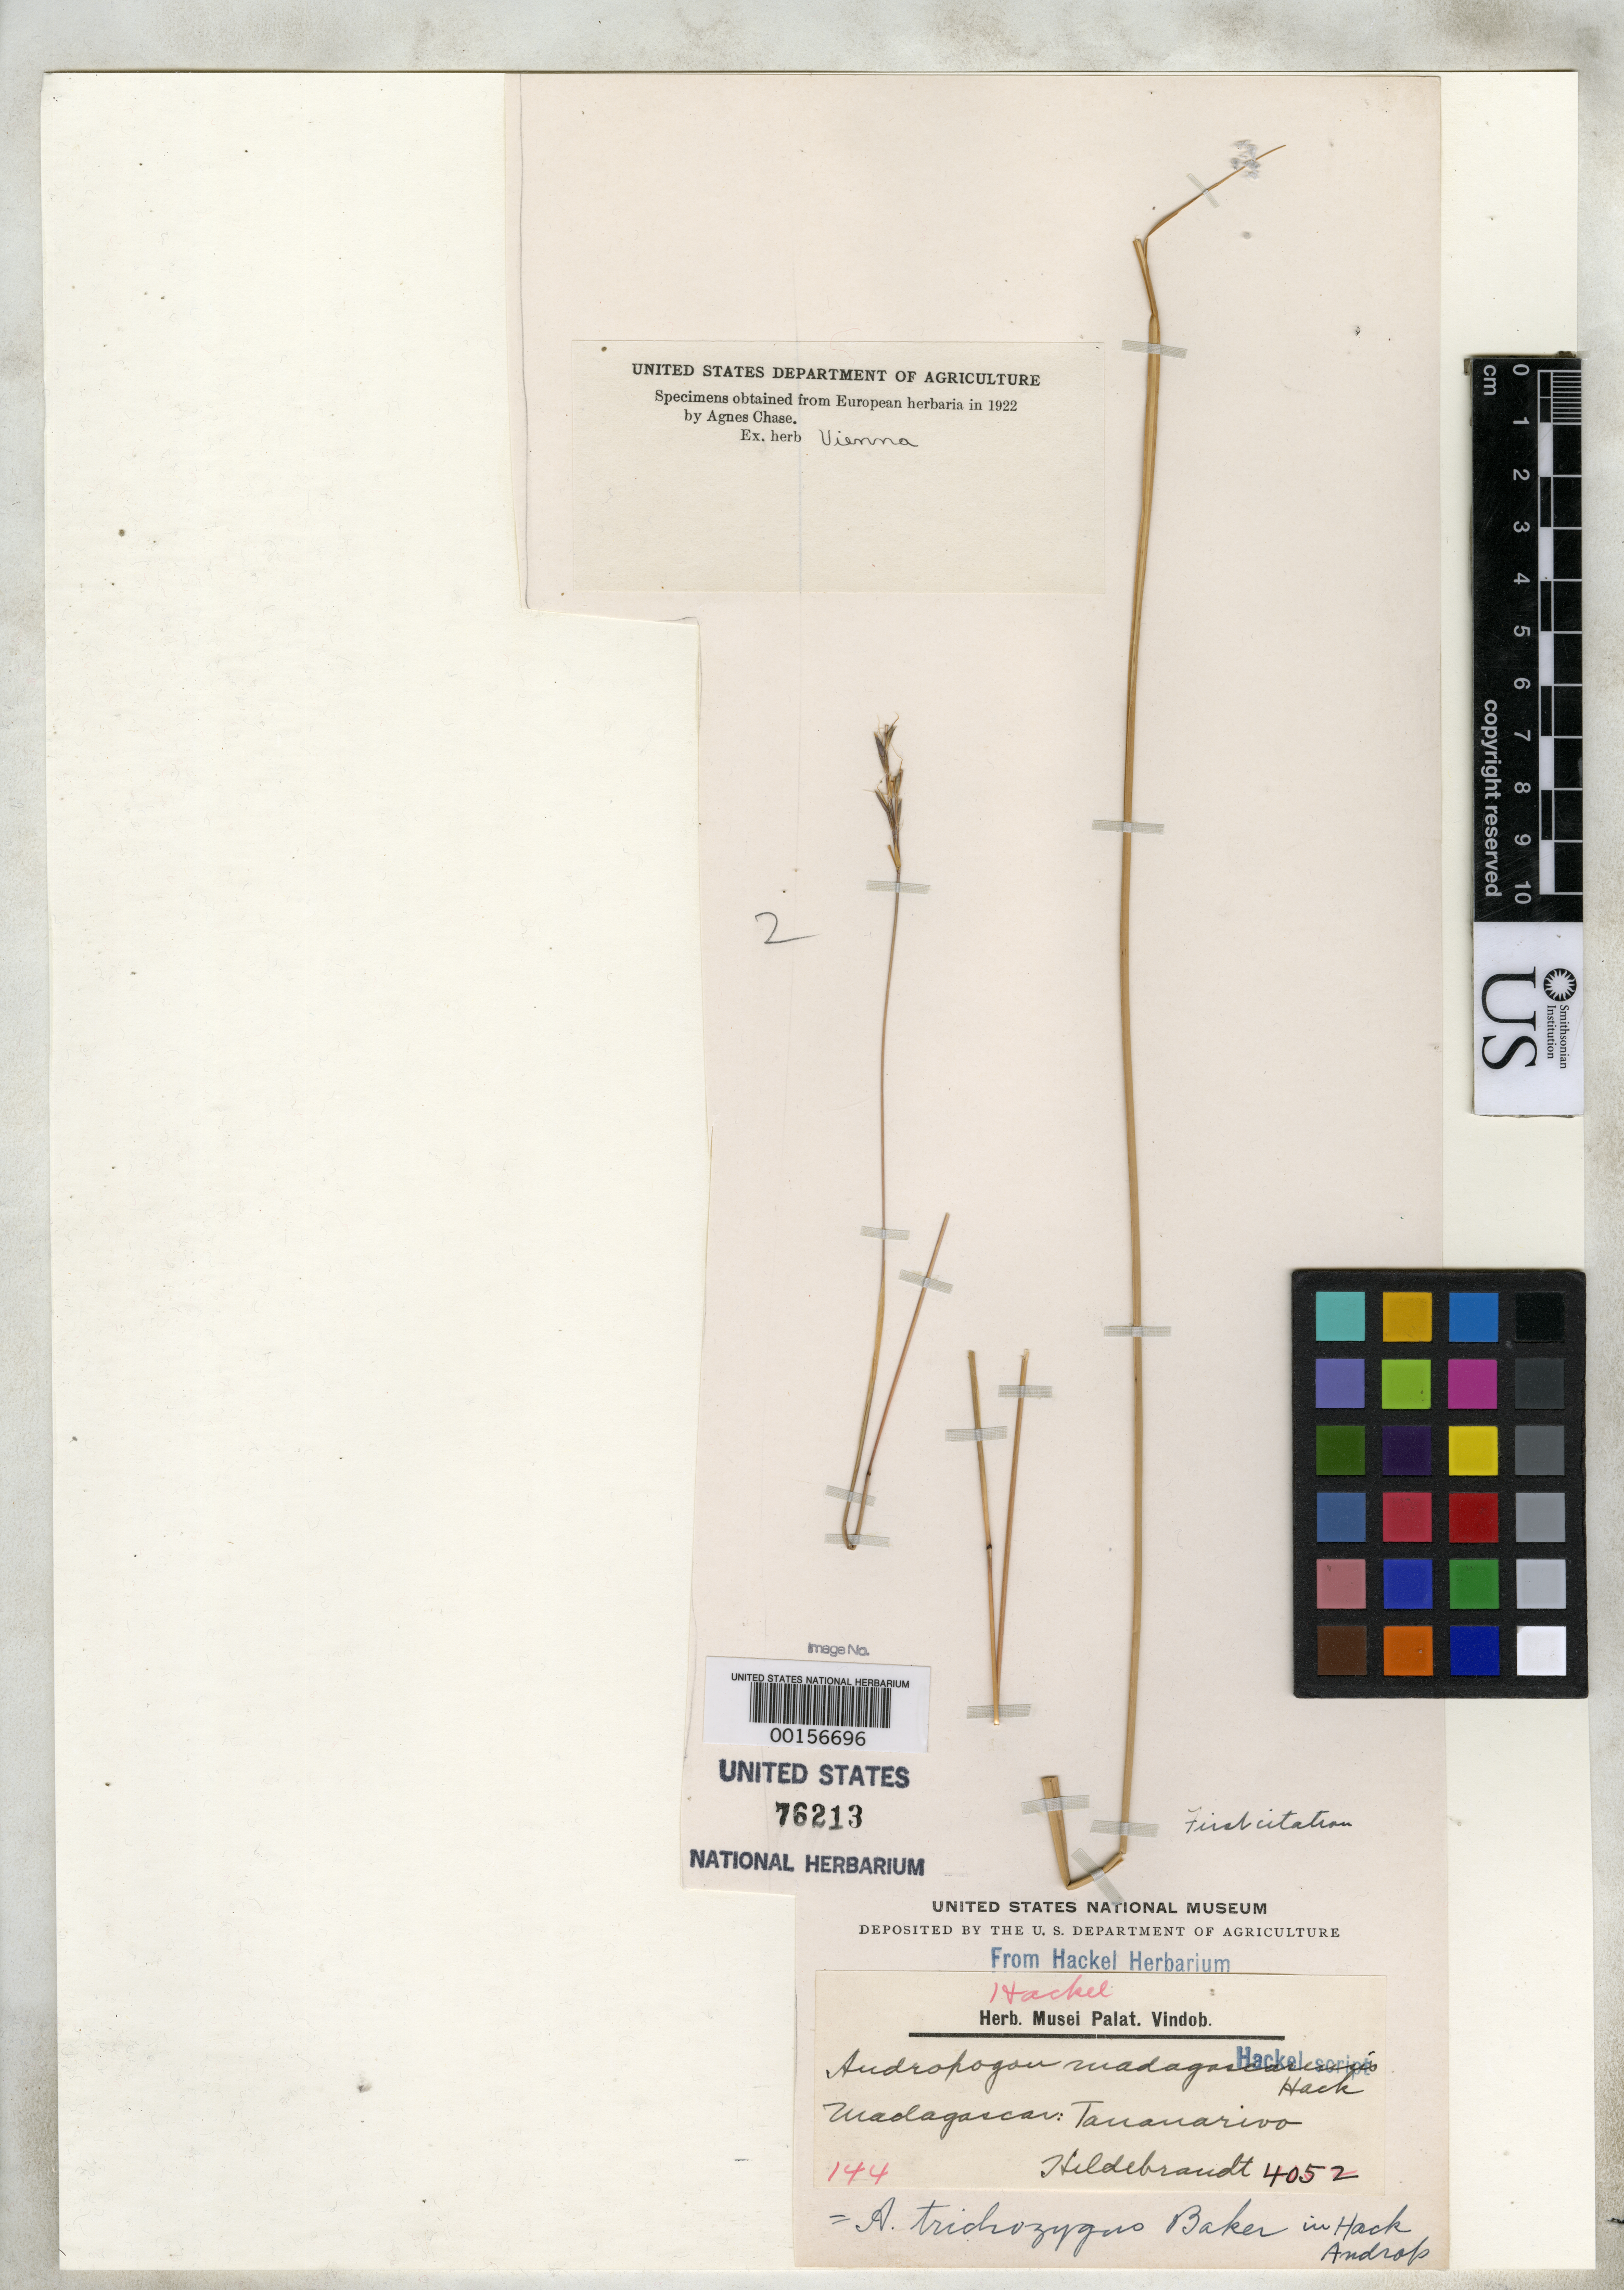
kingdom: Plantae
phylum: Tracheophyta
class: Liliopsida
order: Poales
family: Poaceae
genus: Andropogon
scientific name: Andropogon madagascariensis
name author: Hack.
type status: Type Fragment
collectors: J. Hildebrandt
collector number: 4052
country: Madagascar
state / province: Analamanga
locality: Prope Tananarivo.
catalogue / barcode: US 76213